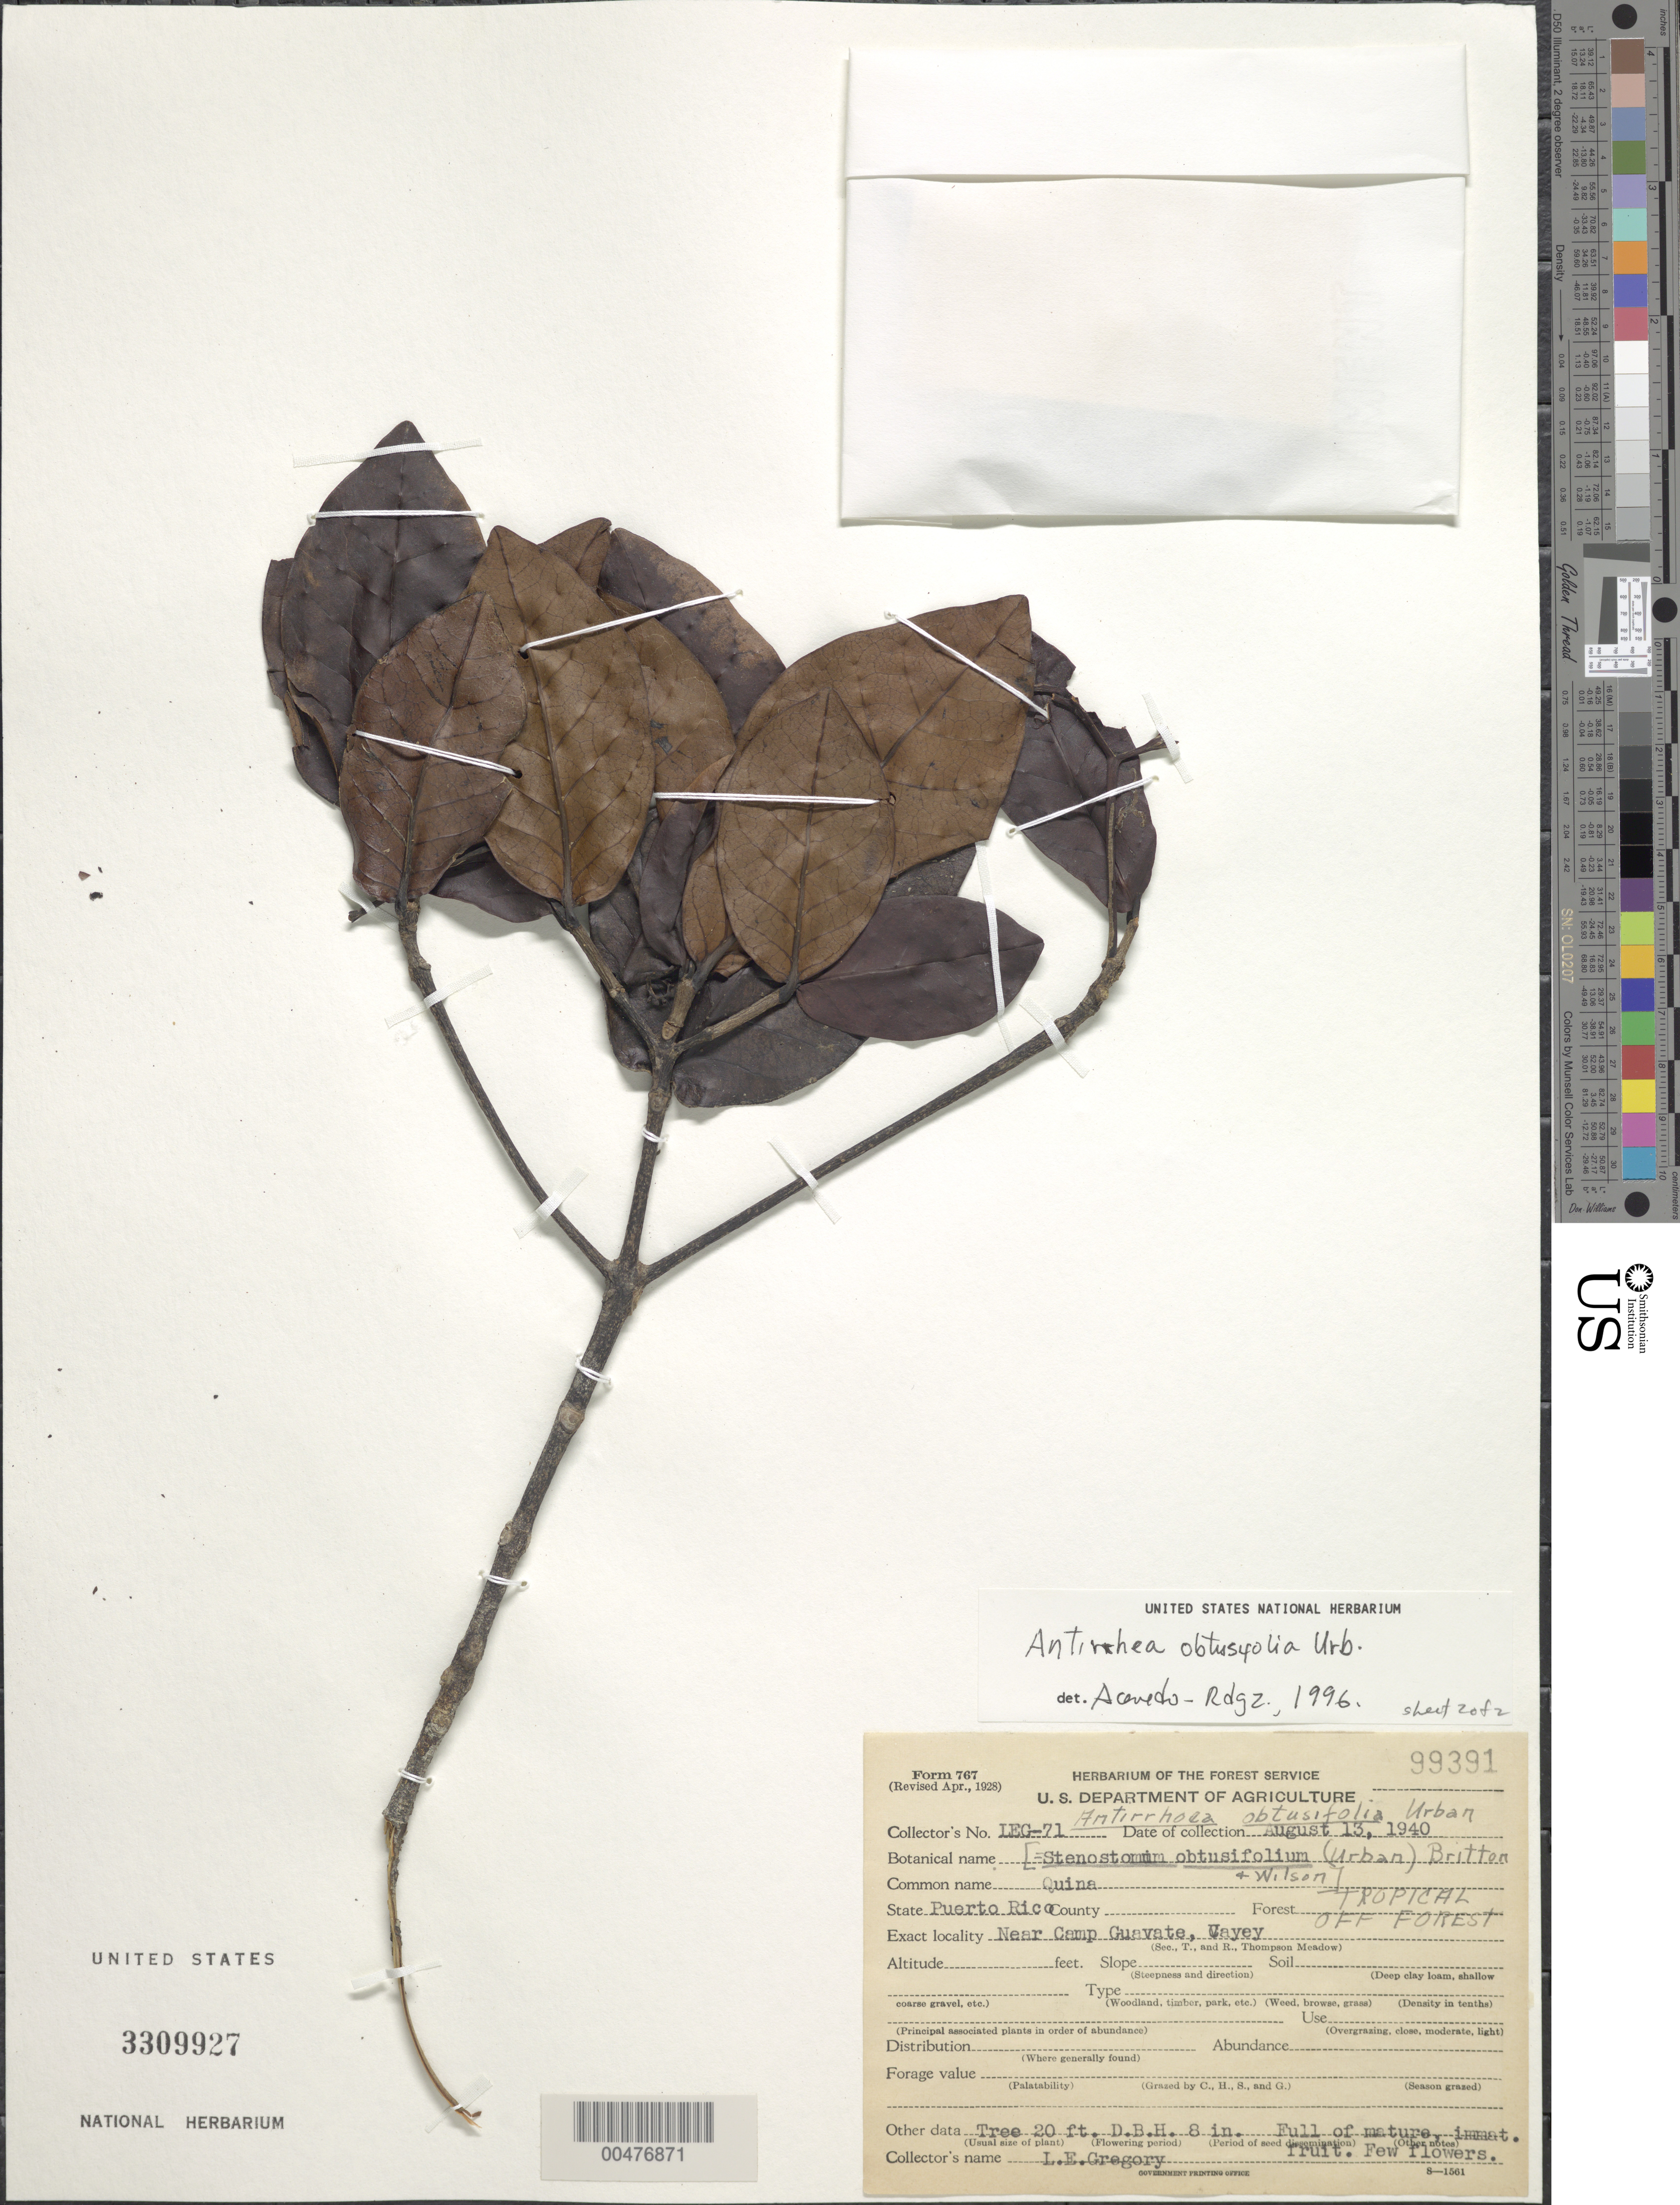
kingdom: Plantae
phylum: Tracheophyta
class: Magnoliopsida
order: Gentianales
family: Rubiaceae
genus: Antirhea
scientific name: Antirhea obtusifolia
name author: Urb.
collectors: L. E. Gregory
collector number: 71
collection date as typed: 13 Aug 1940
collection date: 1940-08-13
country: Puerto Rico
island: Greater Antilles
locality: Cayey: near Camp Guavate.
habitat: tropical OFF forests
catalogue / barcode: US 3309927